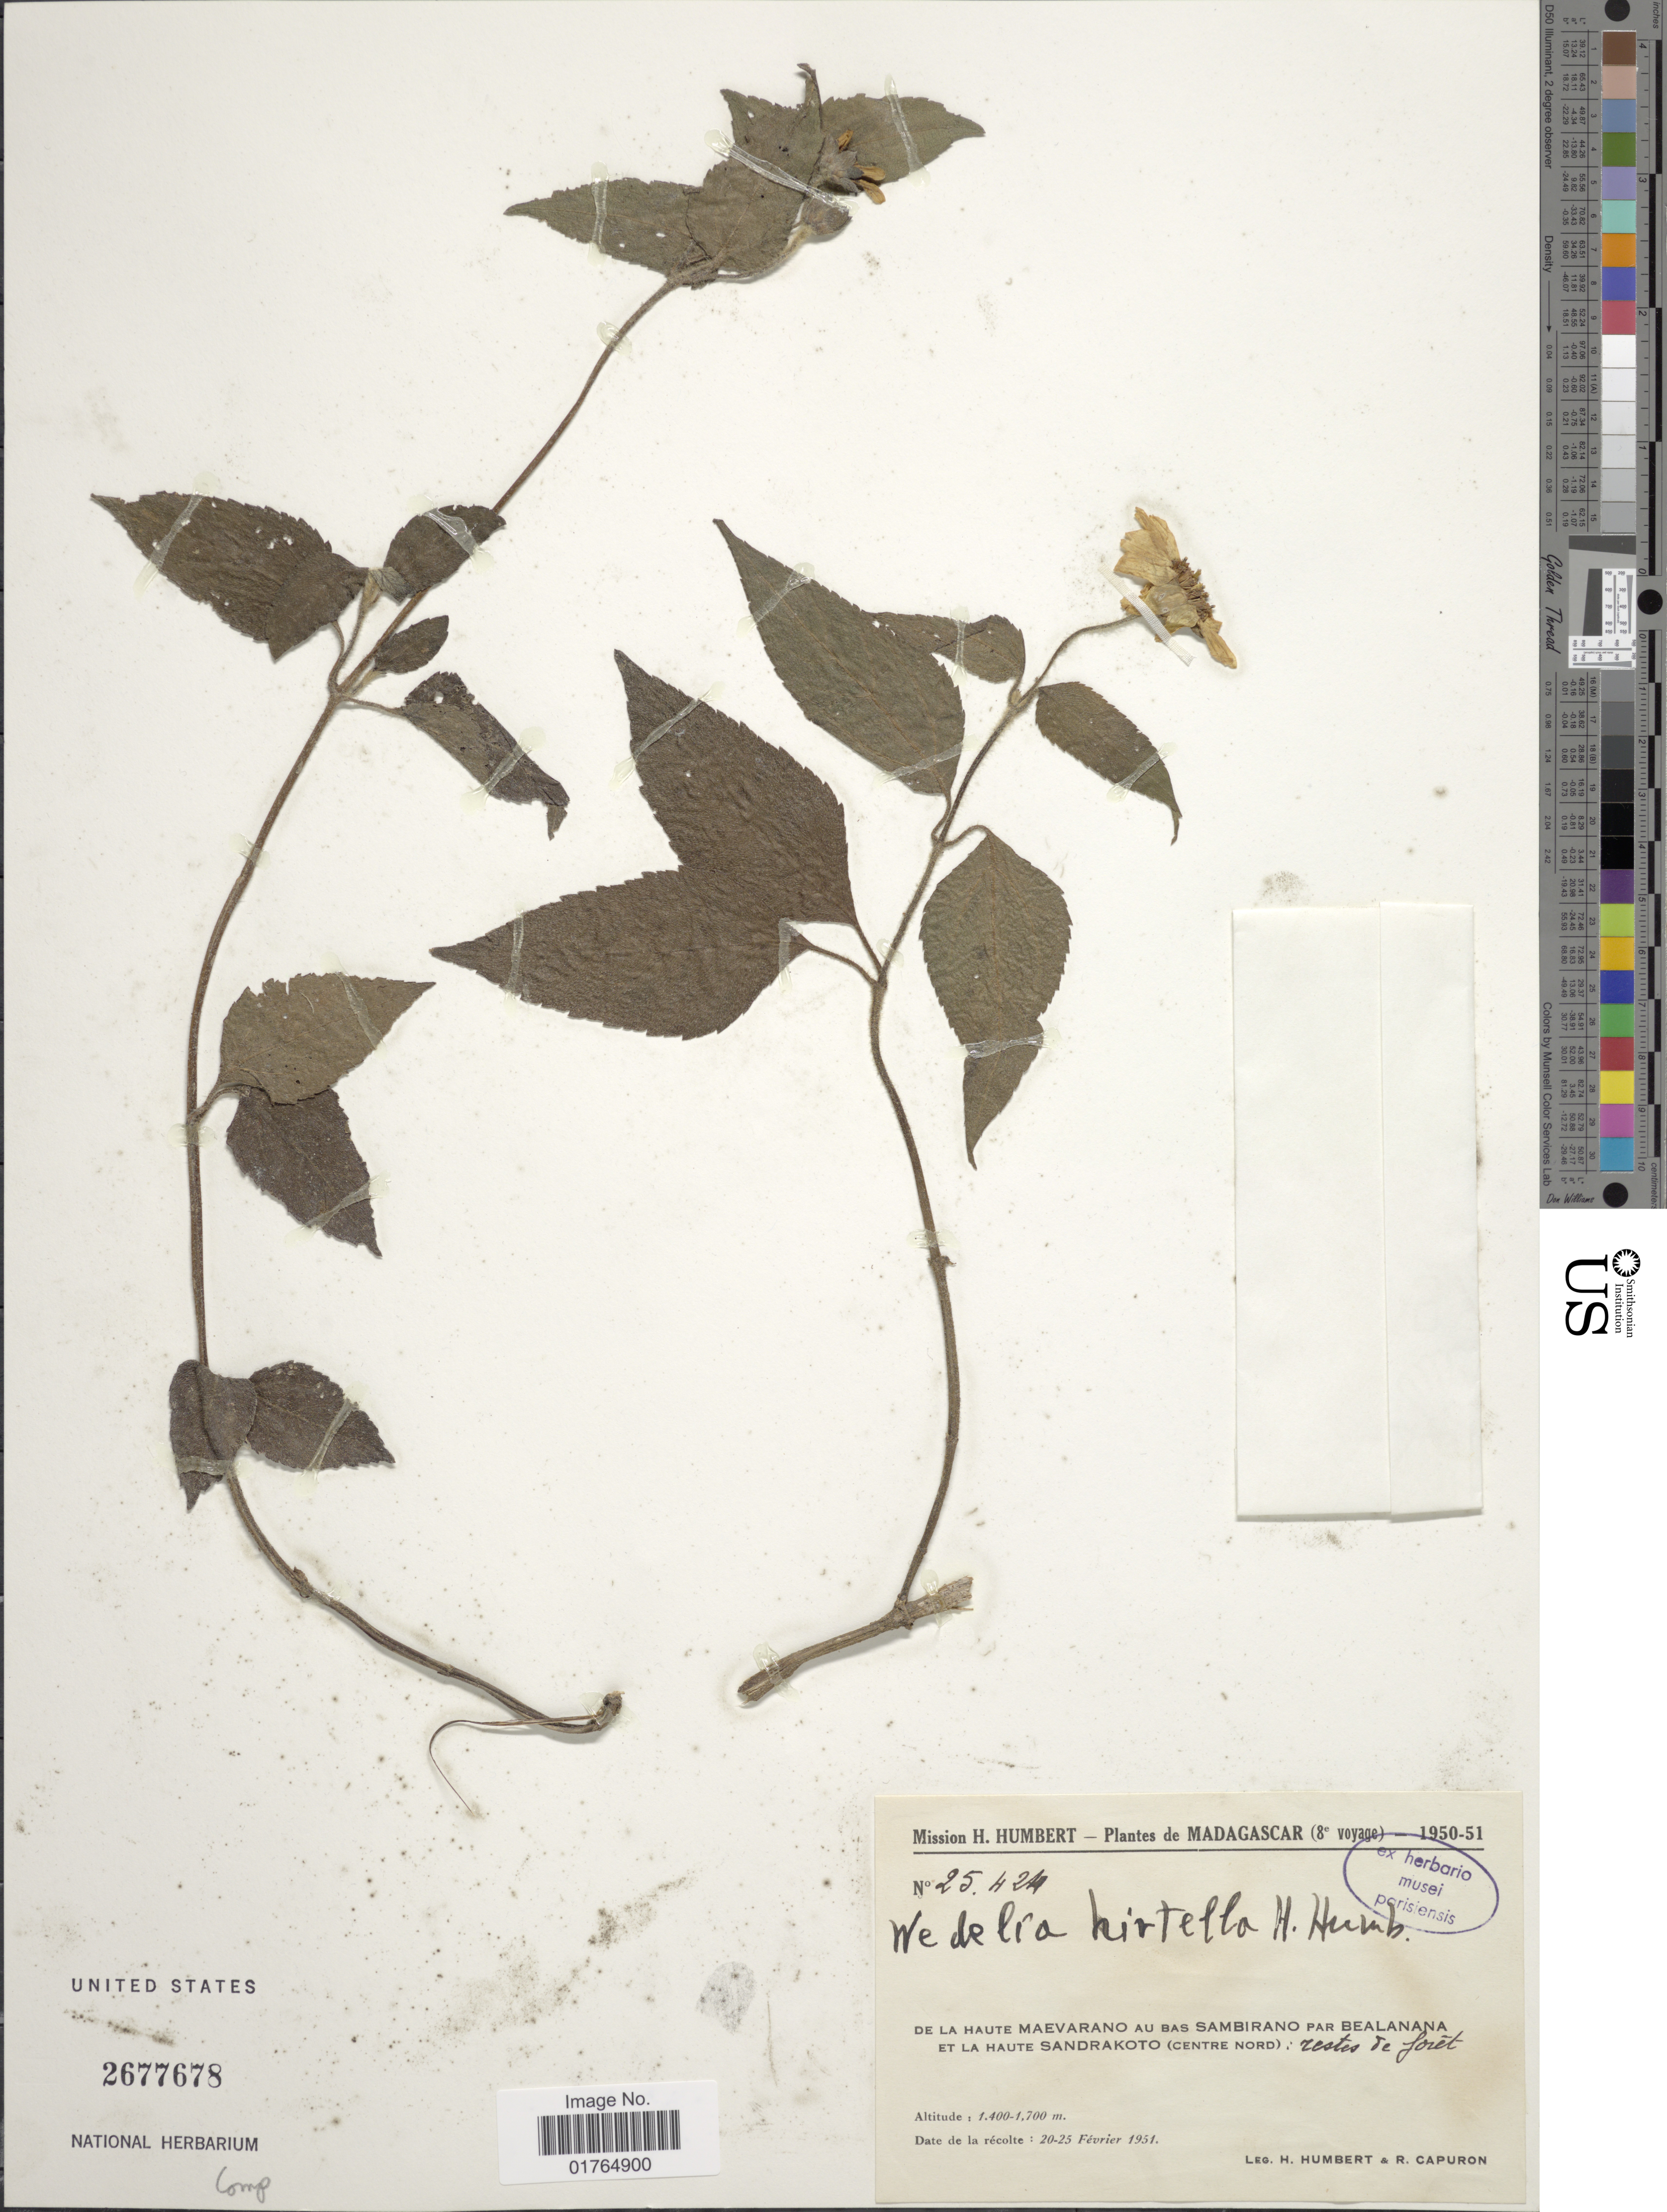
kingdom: Plantae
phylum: Tracheophyta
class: Magnoliopsida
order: Asterales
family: Asteraceae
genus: Wedelia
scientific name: Wedelia hirtella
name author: Humbert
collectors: H. Humbert & R. Capuron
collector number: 25424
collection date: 1951-02-20/1951-02-25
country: Madagascar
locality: De la Haute Maevarano au Bas Sambirano par Bealanana et La Haute Sandrakoto (Centre Nord)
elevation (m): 1400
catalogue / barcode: US 2677678